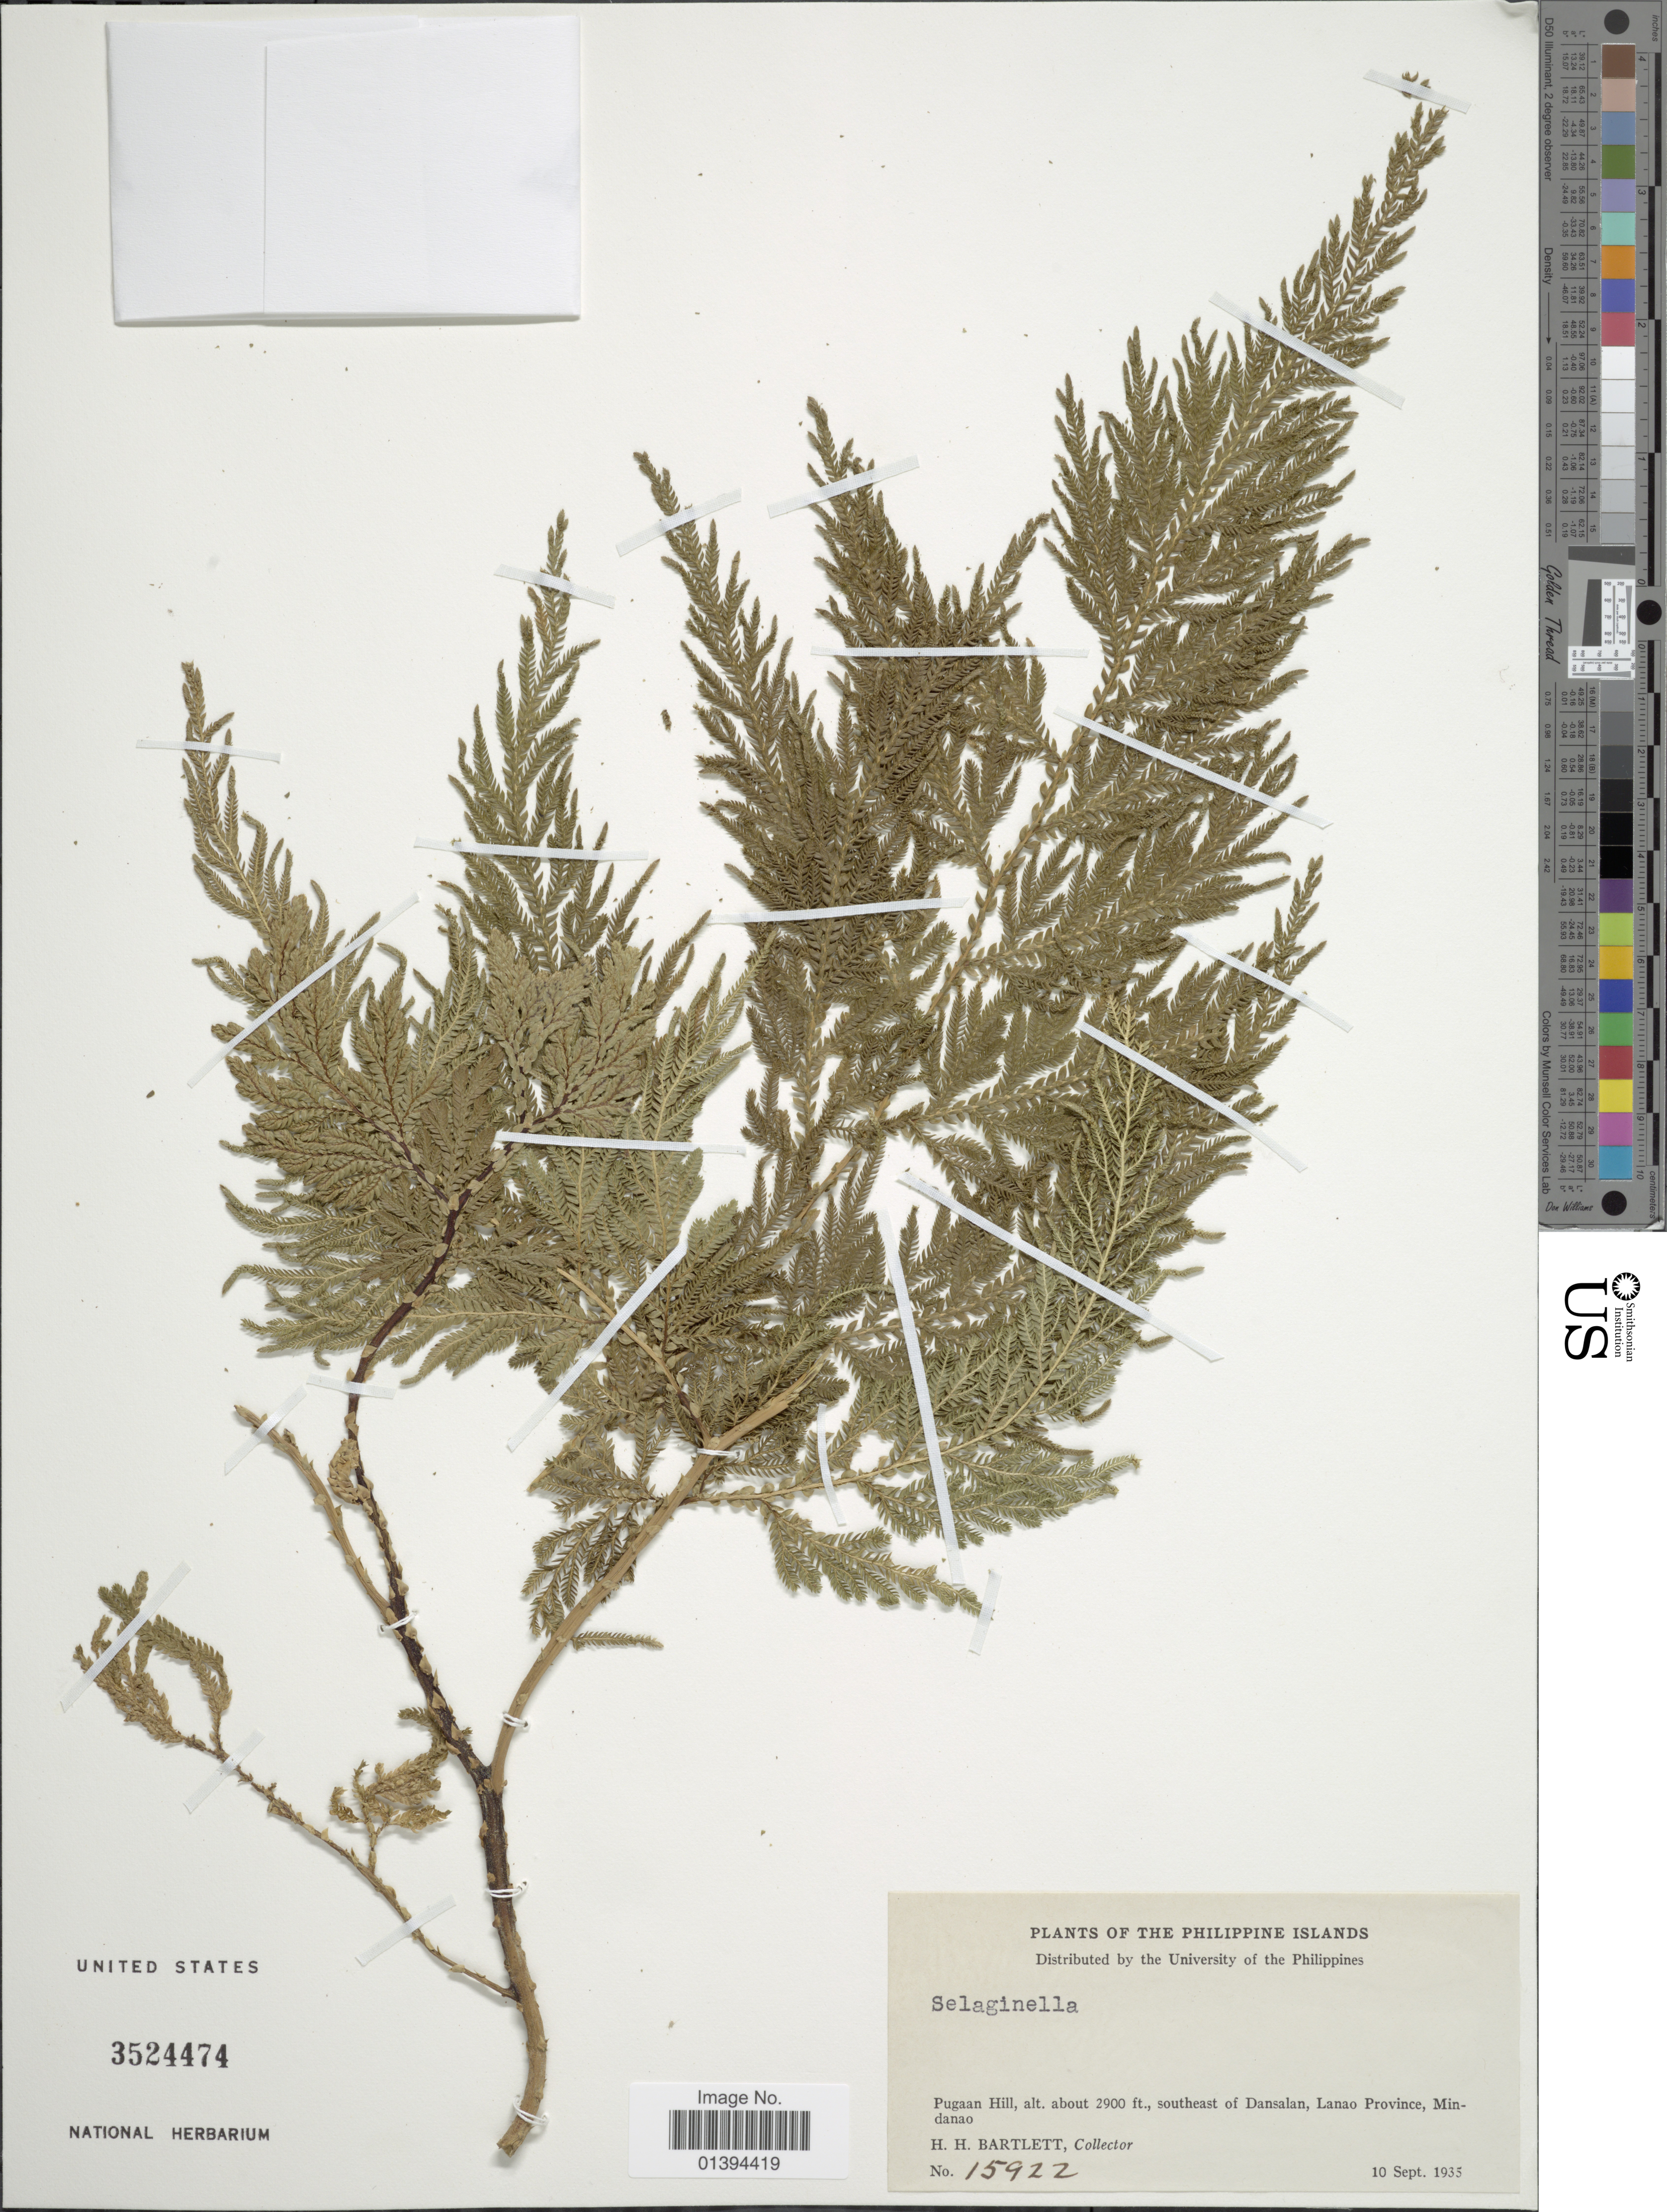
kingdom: Plantae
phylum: Tracheophyta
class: Lycopodiopsida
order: Selaginellales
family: Selaginellaceae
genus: Selaginella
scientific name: Selaginella sp.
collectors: H. H. Bartlett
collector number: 15922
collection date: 1935-09-10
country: Philippines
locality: Pugaan Hill, southeast of Danasalan, Lanao Province, Mindanao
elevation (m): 884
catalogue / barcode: US 3524474